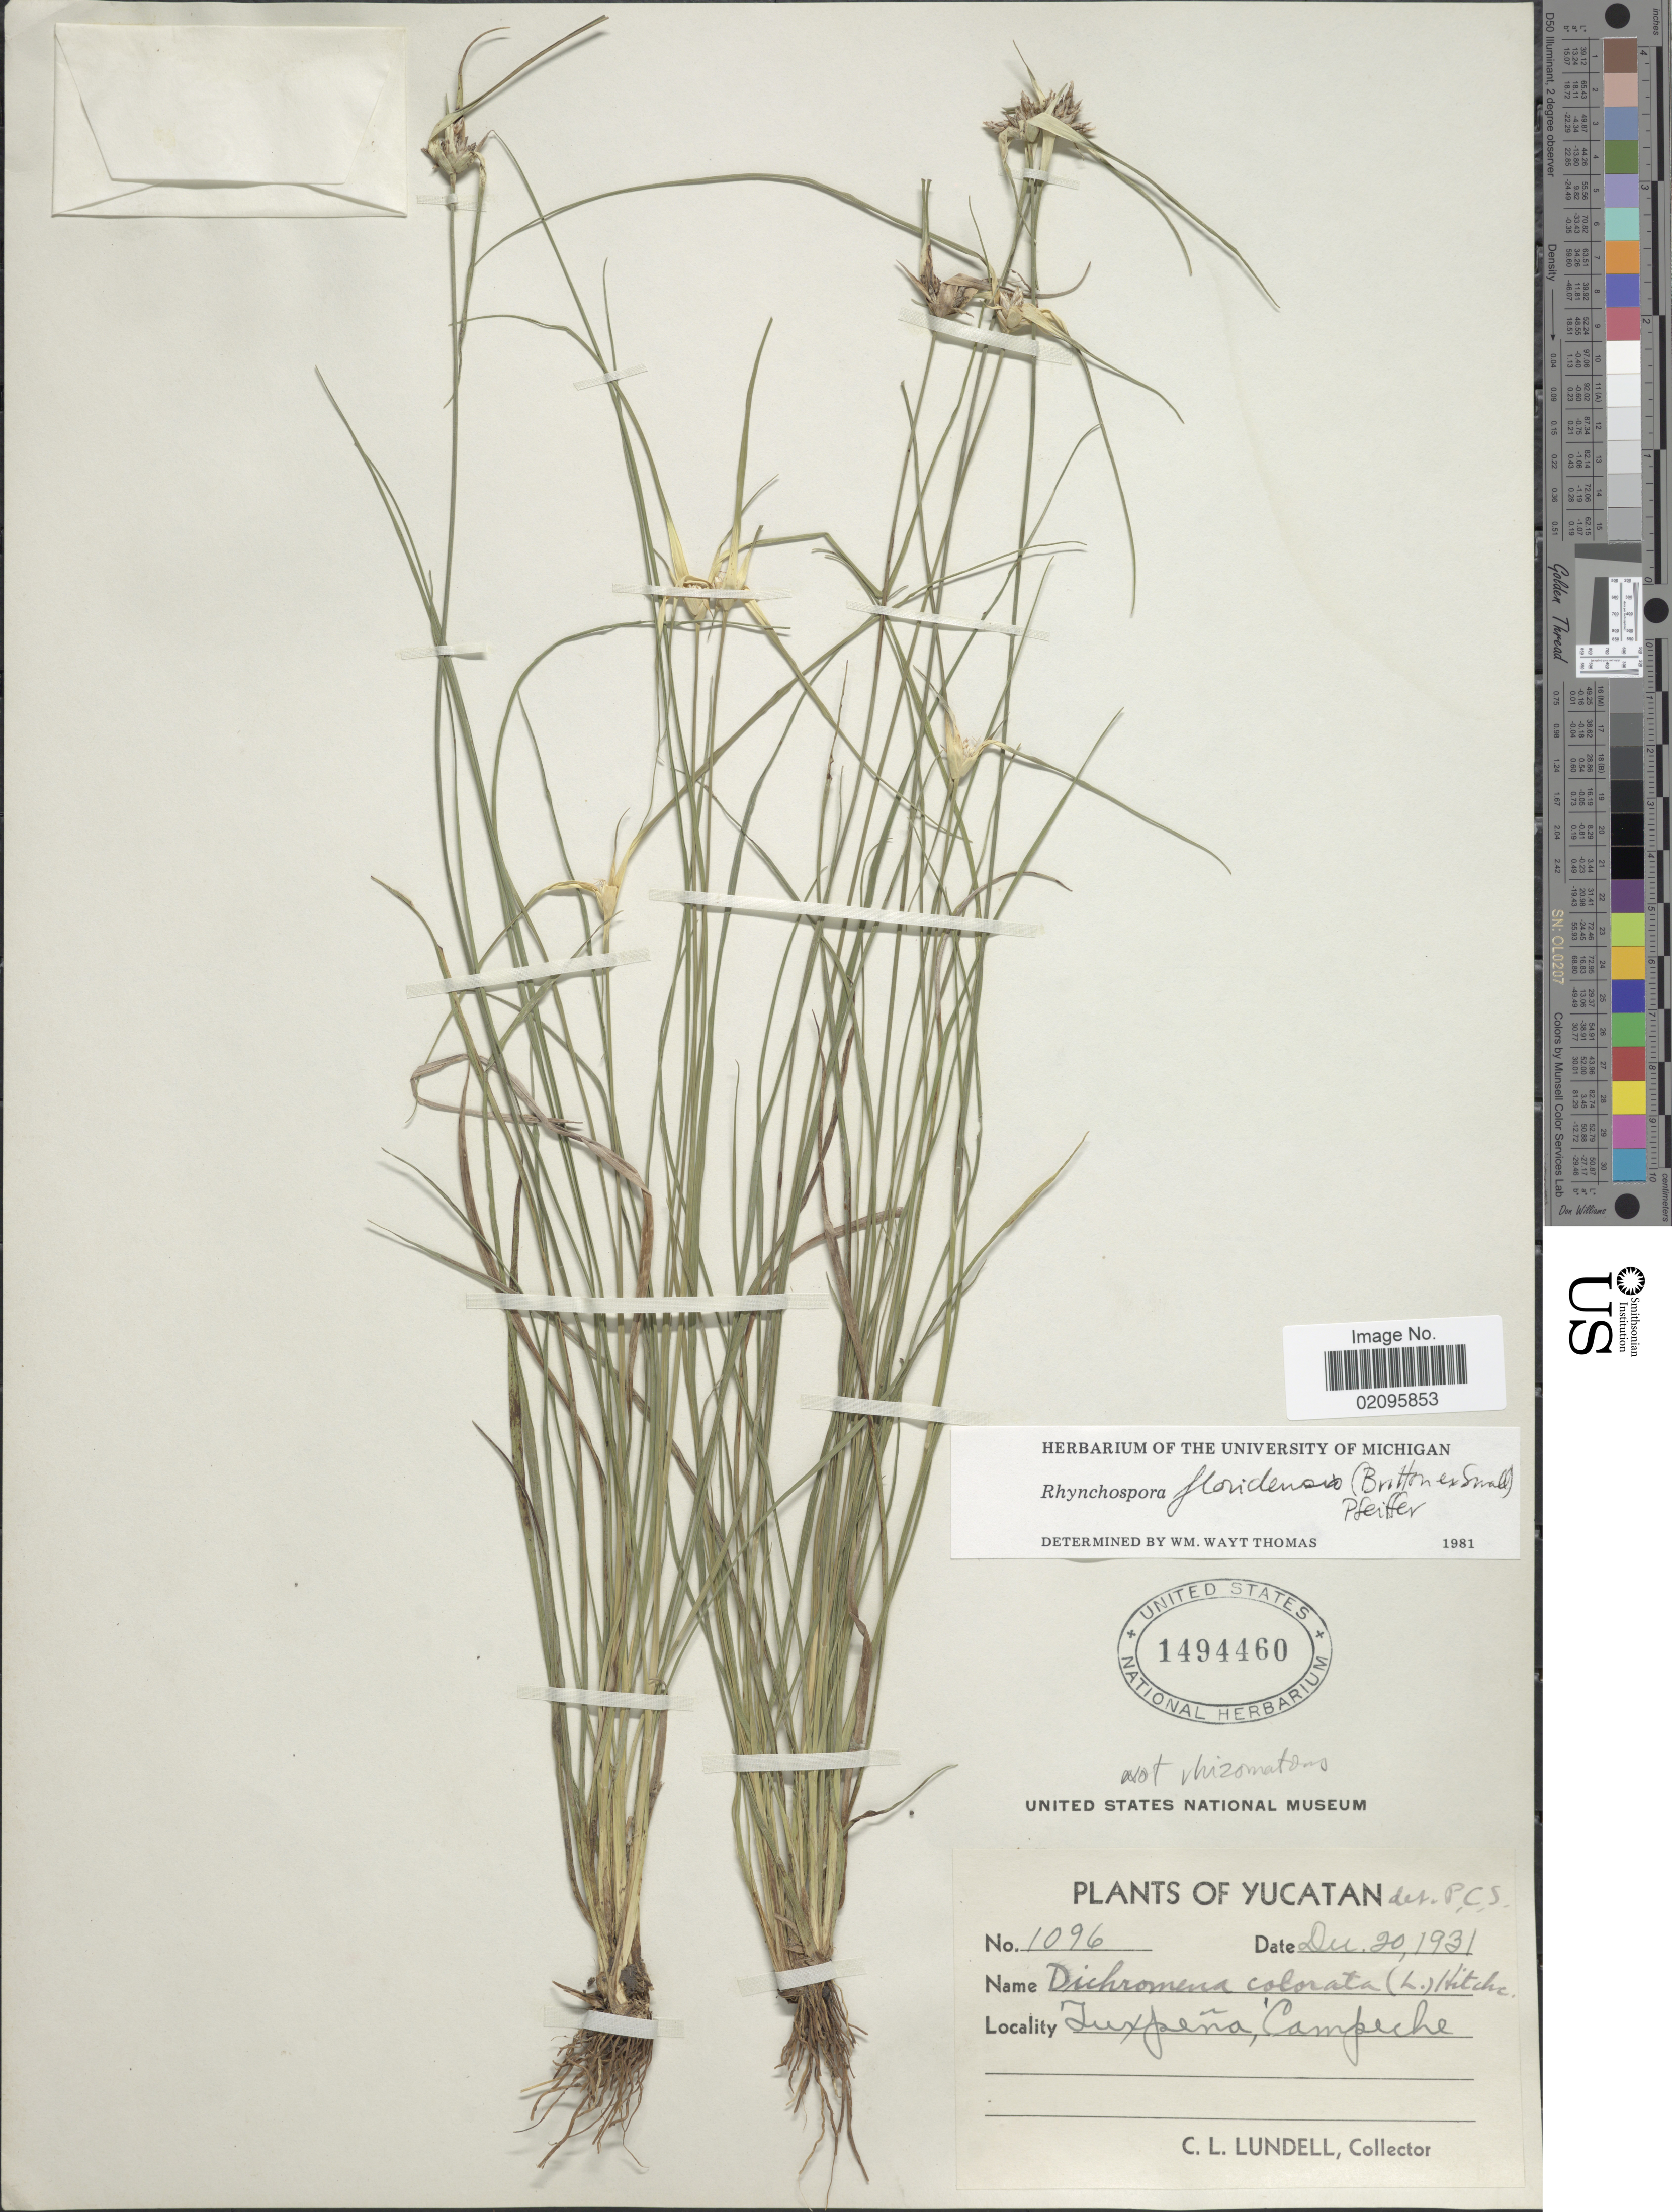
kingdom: Plantae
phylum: Tracheophyta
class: Liliopsida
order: Poales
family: Cyperaceae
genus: Rhynchospora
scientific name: Rhynchospora floridensis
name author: (Britton ex Small) H. Pfeiff.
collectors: C. L. Lundell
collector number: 1096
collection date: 1931-12-20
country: Mexico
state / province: Campeche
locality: Tuxpena.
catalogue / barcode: US 1494460